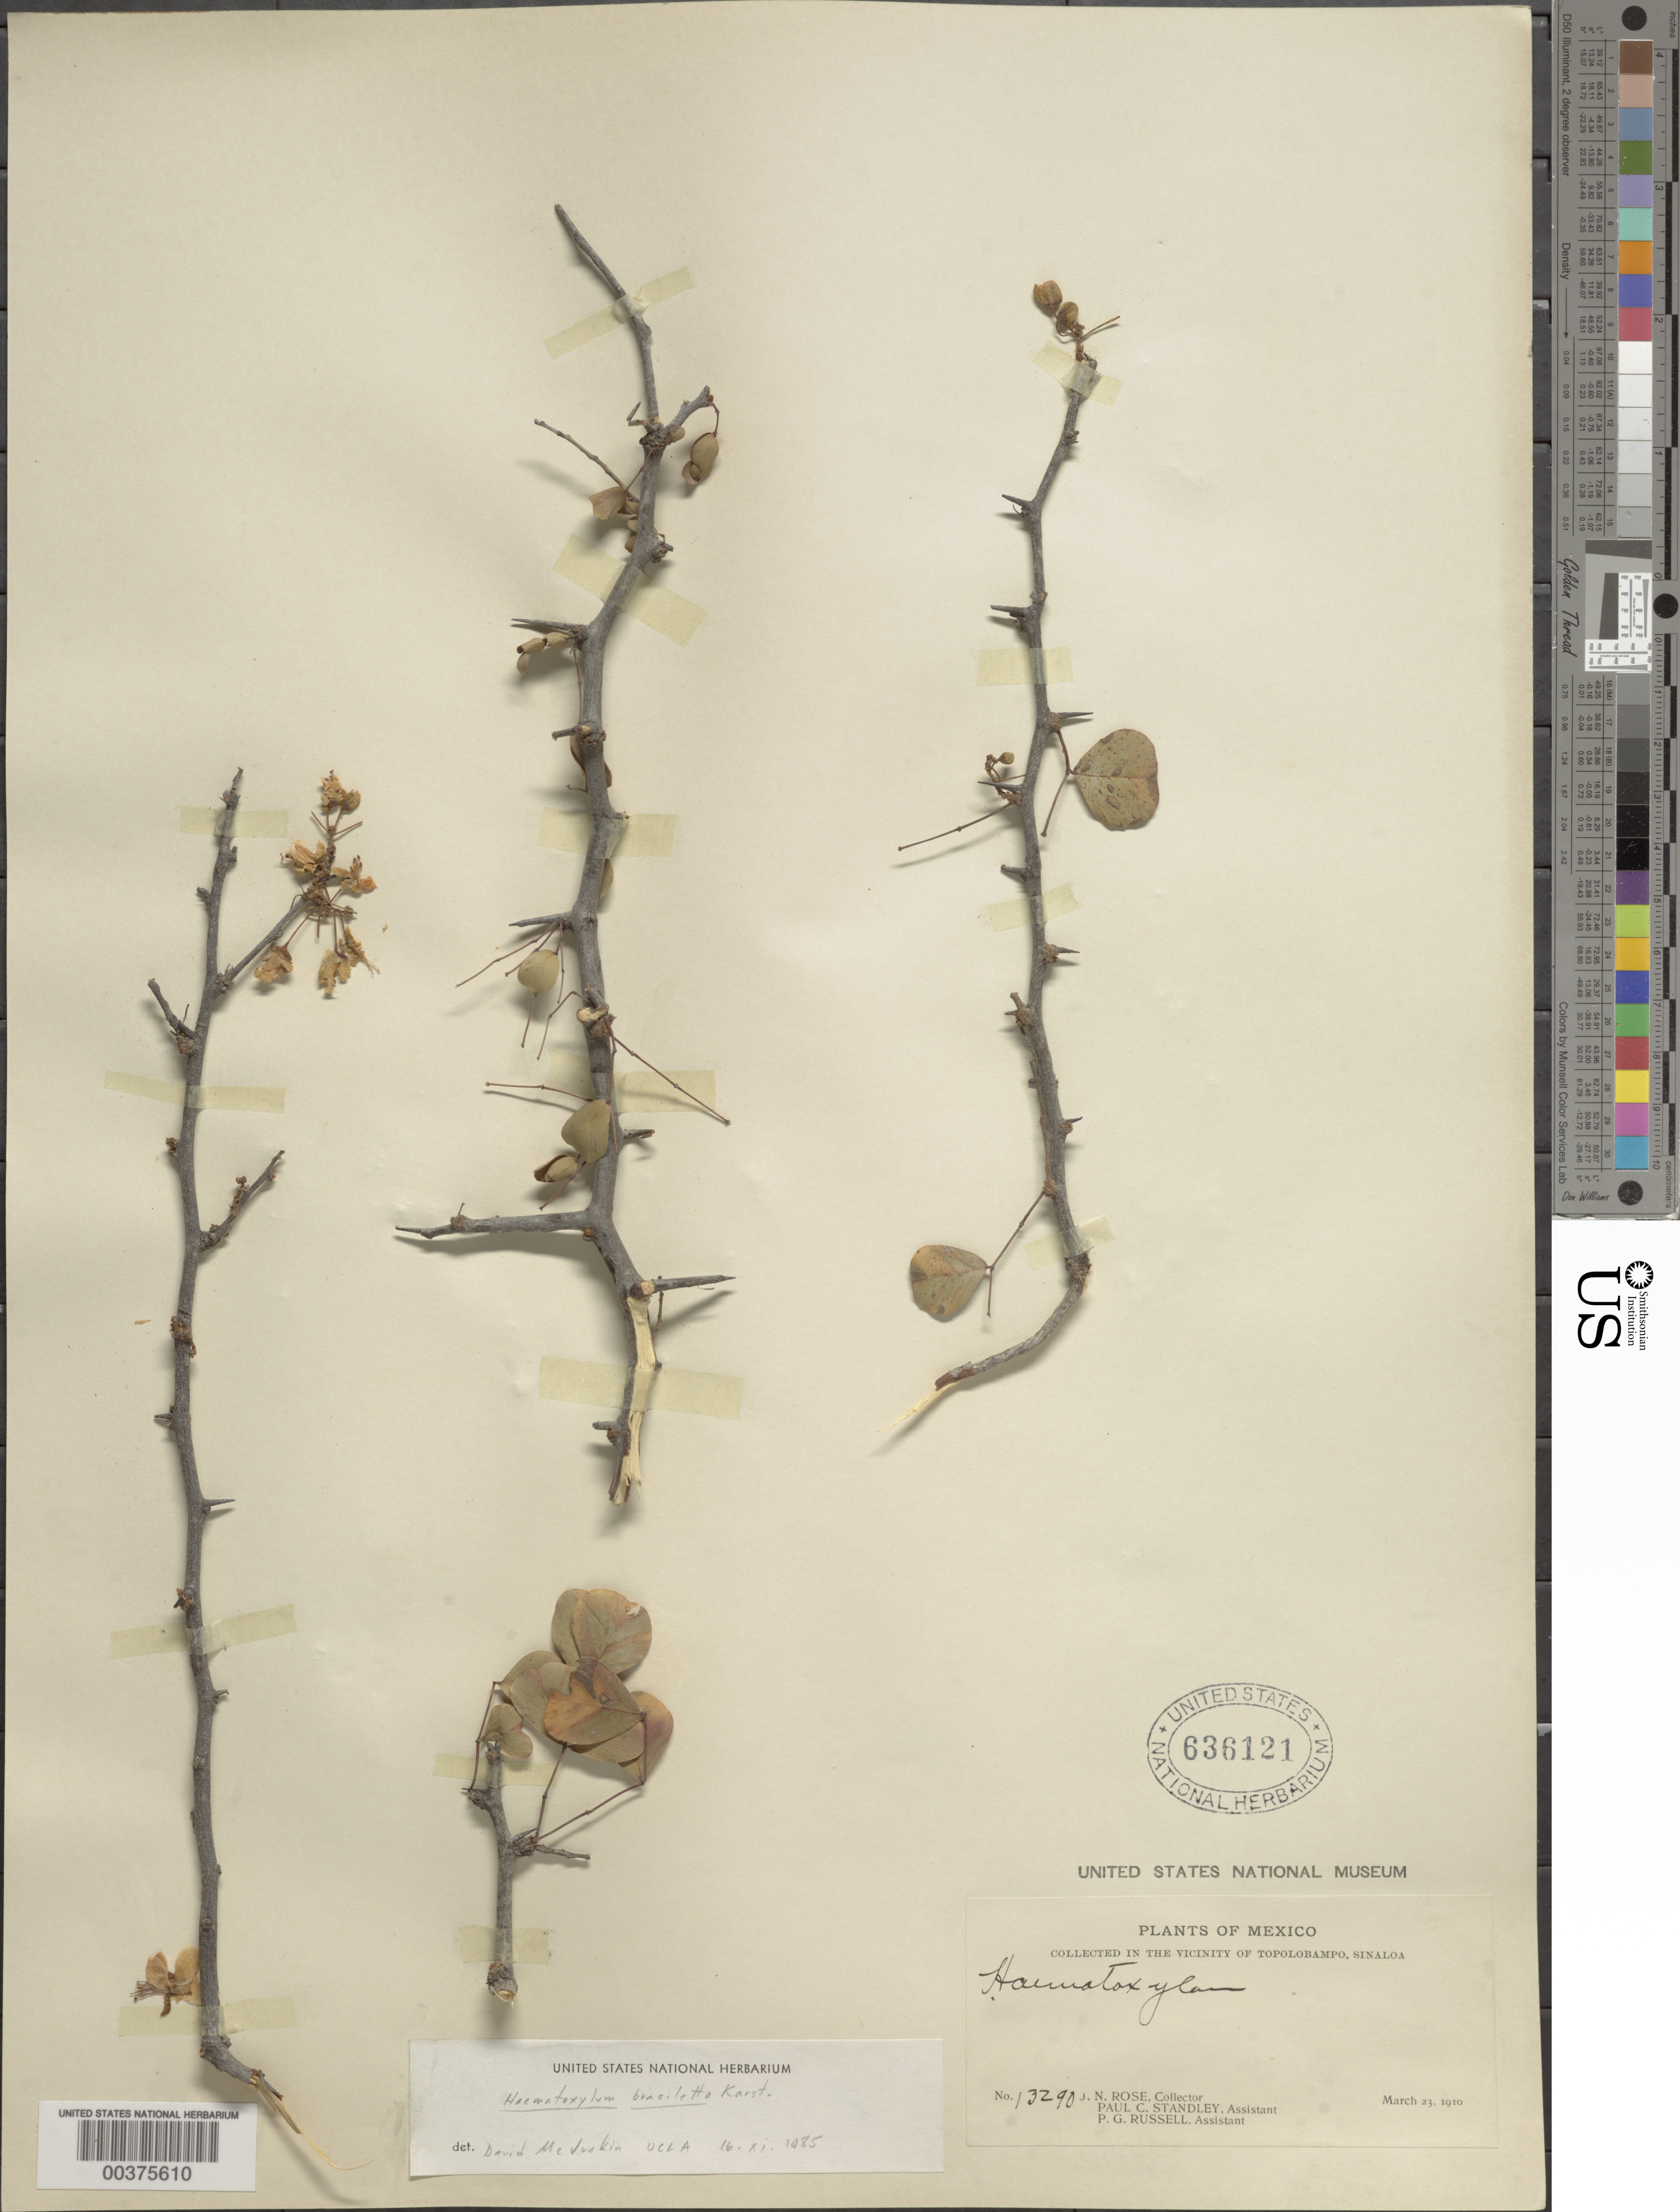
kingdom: Plantae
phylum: Tracheophyta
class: Magnoliopsida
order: Fabales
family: Fabaceae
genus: Haematoxylum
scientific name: Haematoxylum brasiletto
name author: H. Karst.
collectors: J. N. Rose, P. C. Standley & P. G. Russell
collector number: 13290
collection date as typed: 23 Mar 1910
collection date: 1910-03-23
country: Mexico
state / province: Sinaloa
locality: Vicinity of topolobampo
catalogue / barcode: US 636121